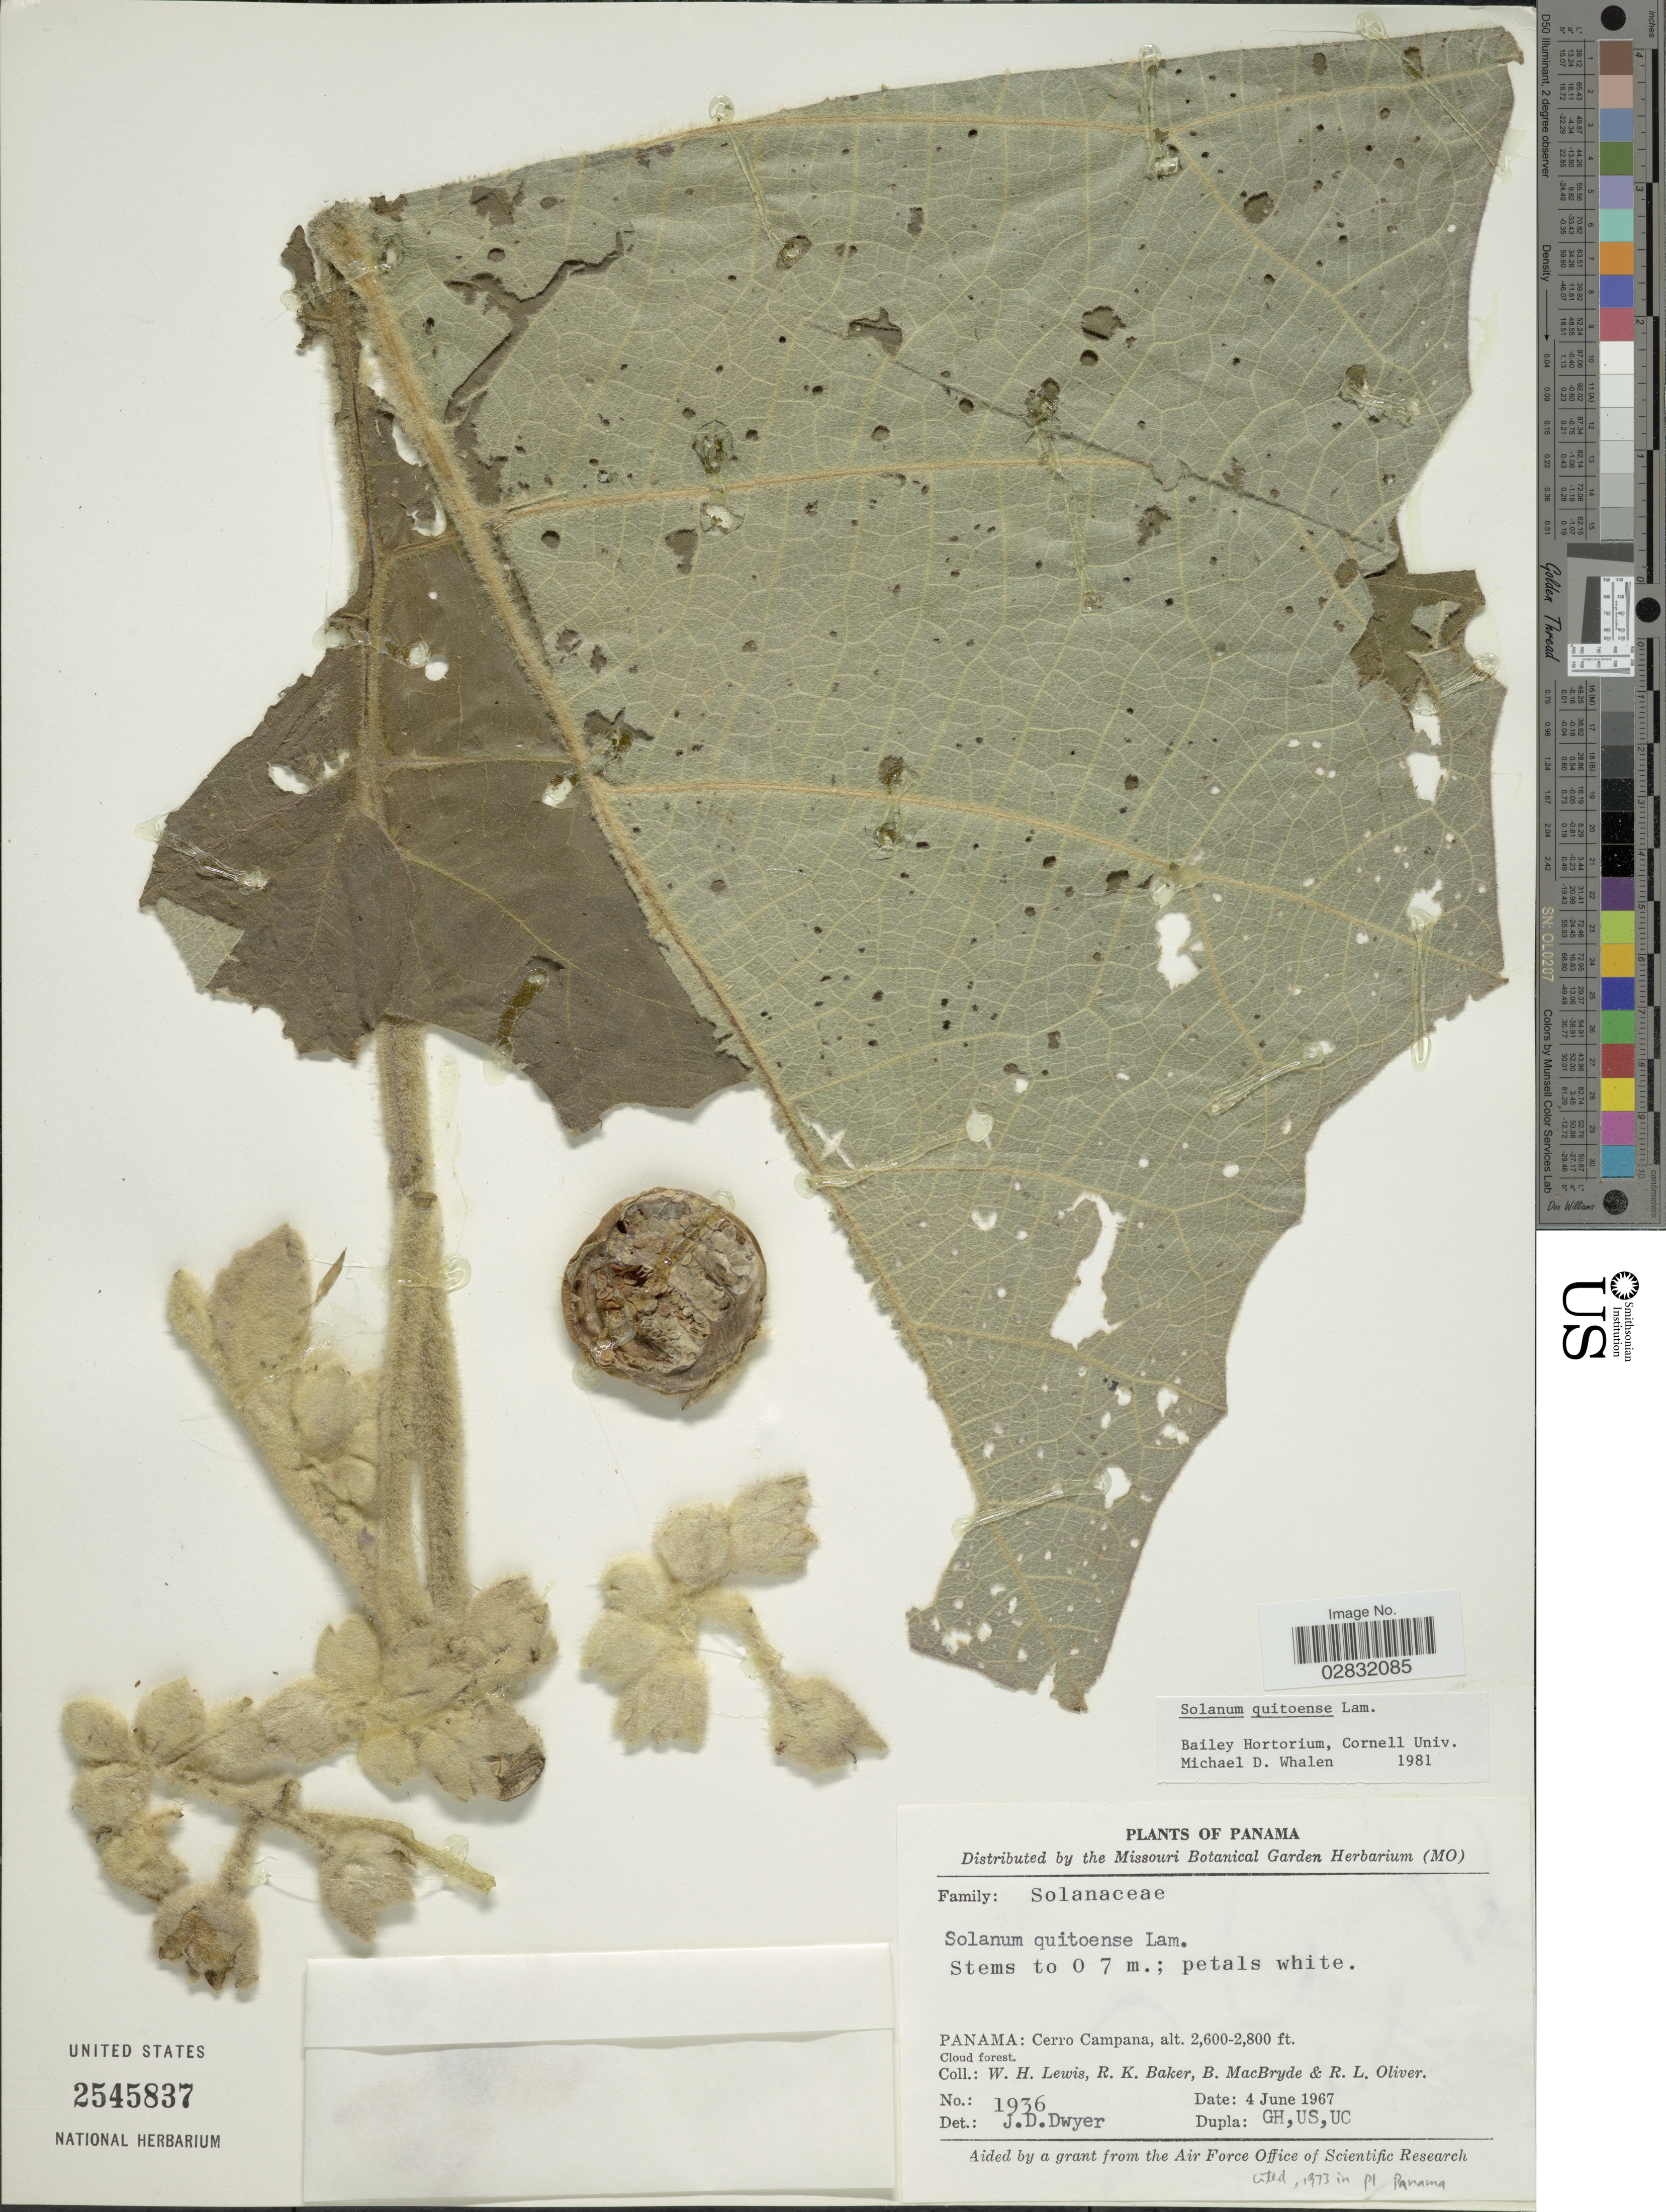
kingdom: Plantae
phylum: Tracheophyta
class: Magnoliopsida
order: Solanales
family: Solanaceae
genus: Solanum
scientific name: Solanum quitoense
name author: Lam.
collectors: W. H. Lewis, R. K. Baker, B. MacBryde & R. Oliver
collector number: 1936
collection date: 1967-06-04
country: Panama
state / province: Panamá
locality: Panama: Cerro Campana.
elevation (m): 792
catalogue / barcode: US 2545837